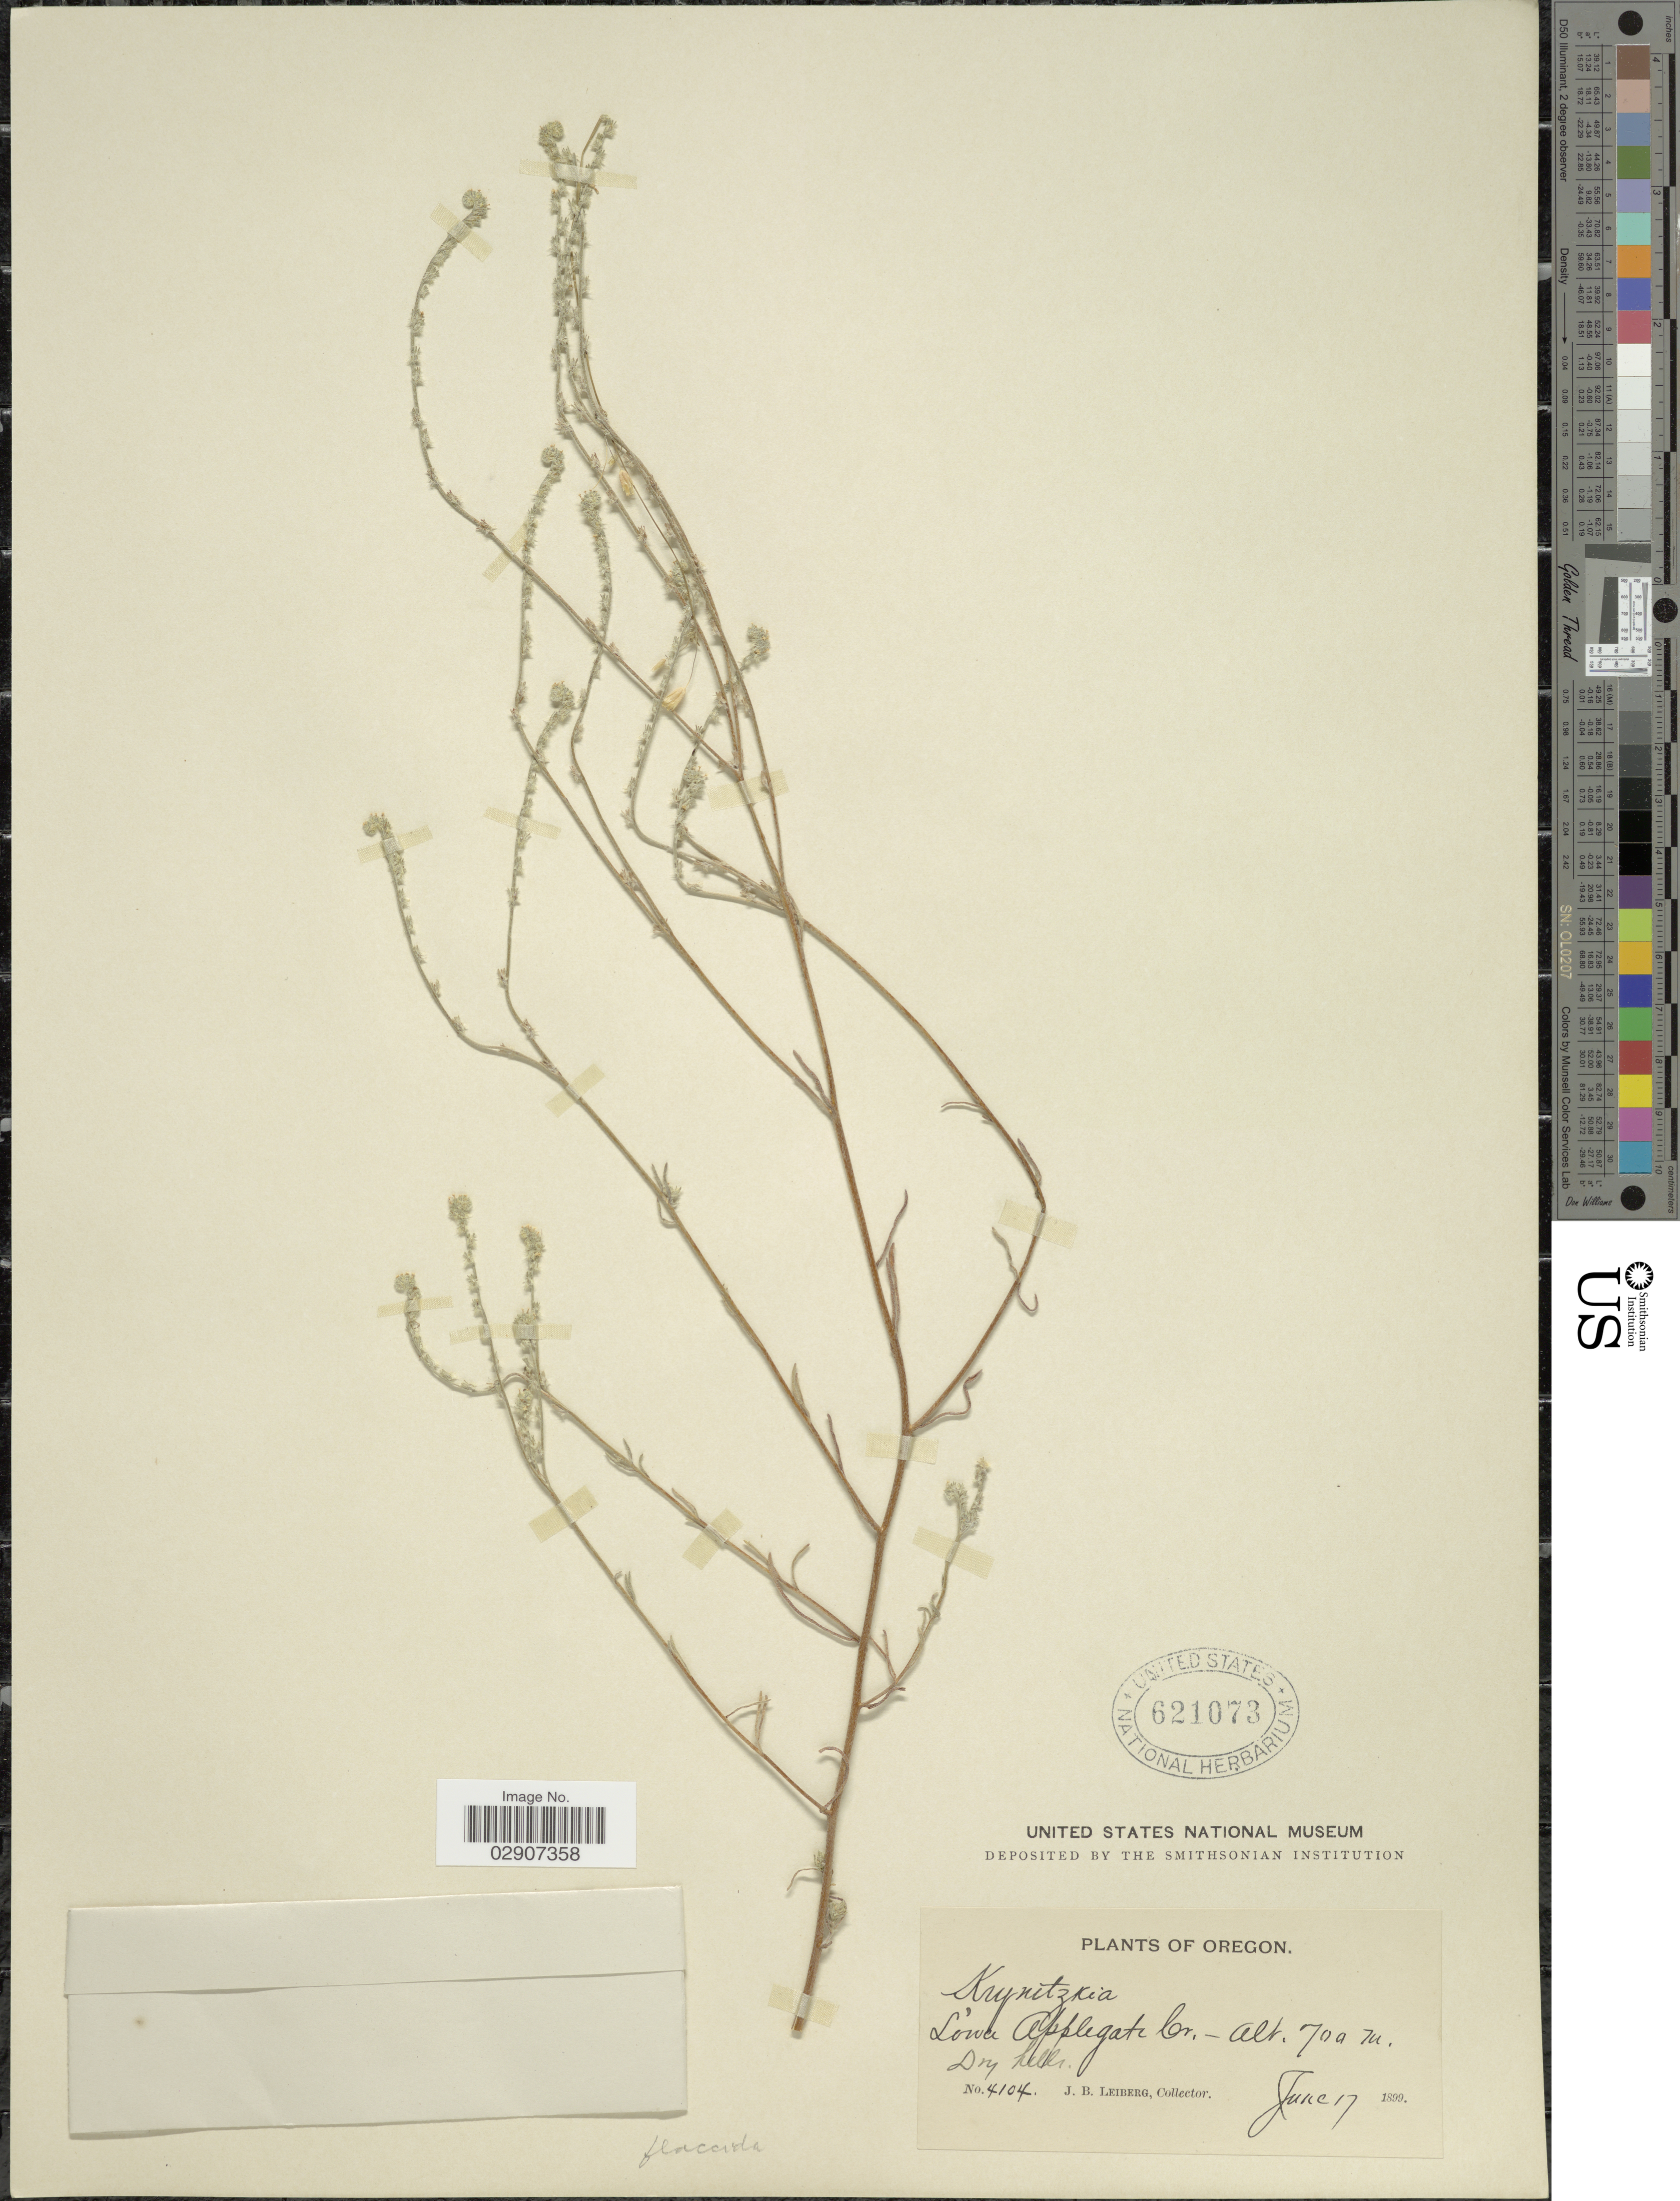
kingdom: Plantae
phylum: Tracheophyta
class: Magnoliopsida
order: Boraginales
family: Boraginaceae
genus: Cryptantha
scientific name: Cryptantha flaccida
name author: (Douglas ex Lehm.) Greene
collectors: J. B. Leiberg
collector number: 4104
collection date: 1899-06-17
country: United States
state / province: Oregon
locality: Lower Applegate Cr.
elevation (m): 700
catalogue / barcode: US 621073